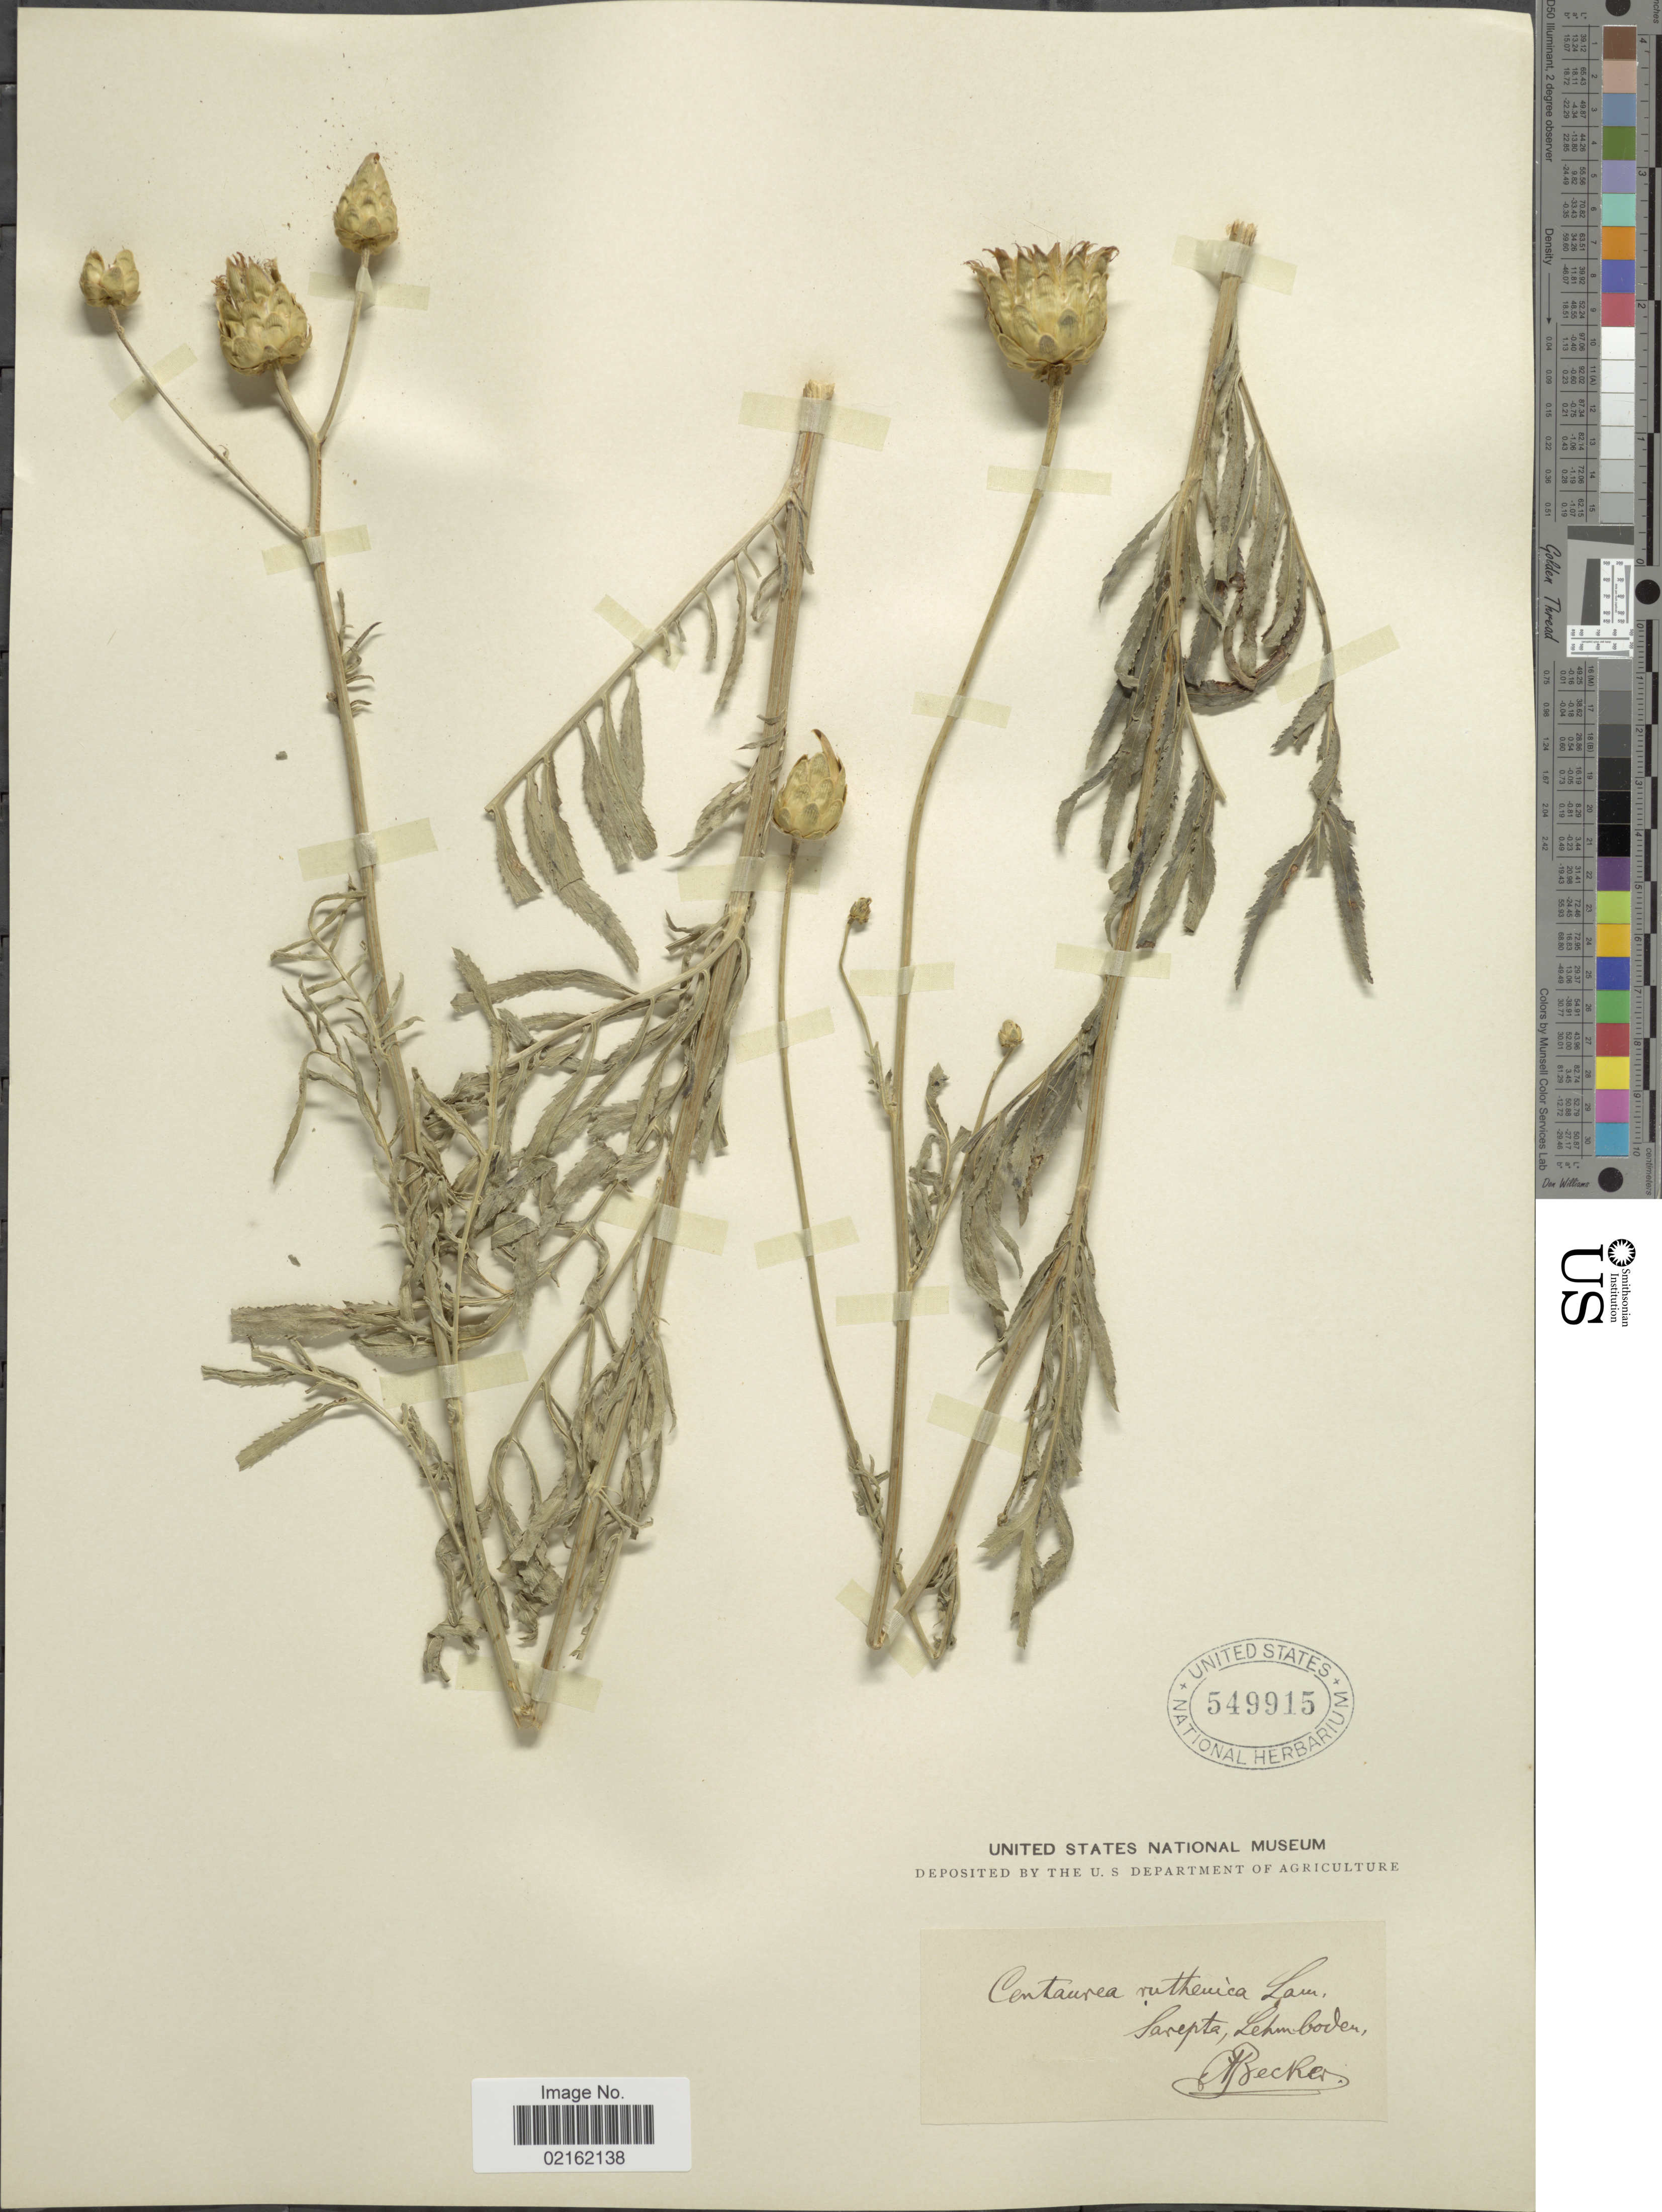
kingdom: Plantae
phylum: Tracheophyta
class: Magnoliopsida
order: Asterales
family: Asteraceae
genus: Rhaponticoides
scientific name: Rhaponticoides ruthenica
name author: (Lam.) M.V.Agab. & Greuter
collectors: -. Becker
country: Russian Federation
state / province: Volgograd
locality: Sarepta, Lehmboden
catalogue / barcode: US 549915